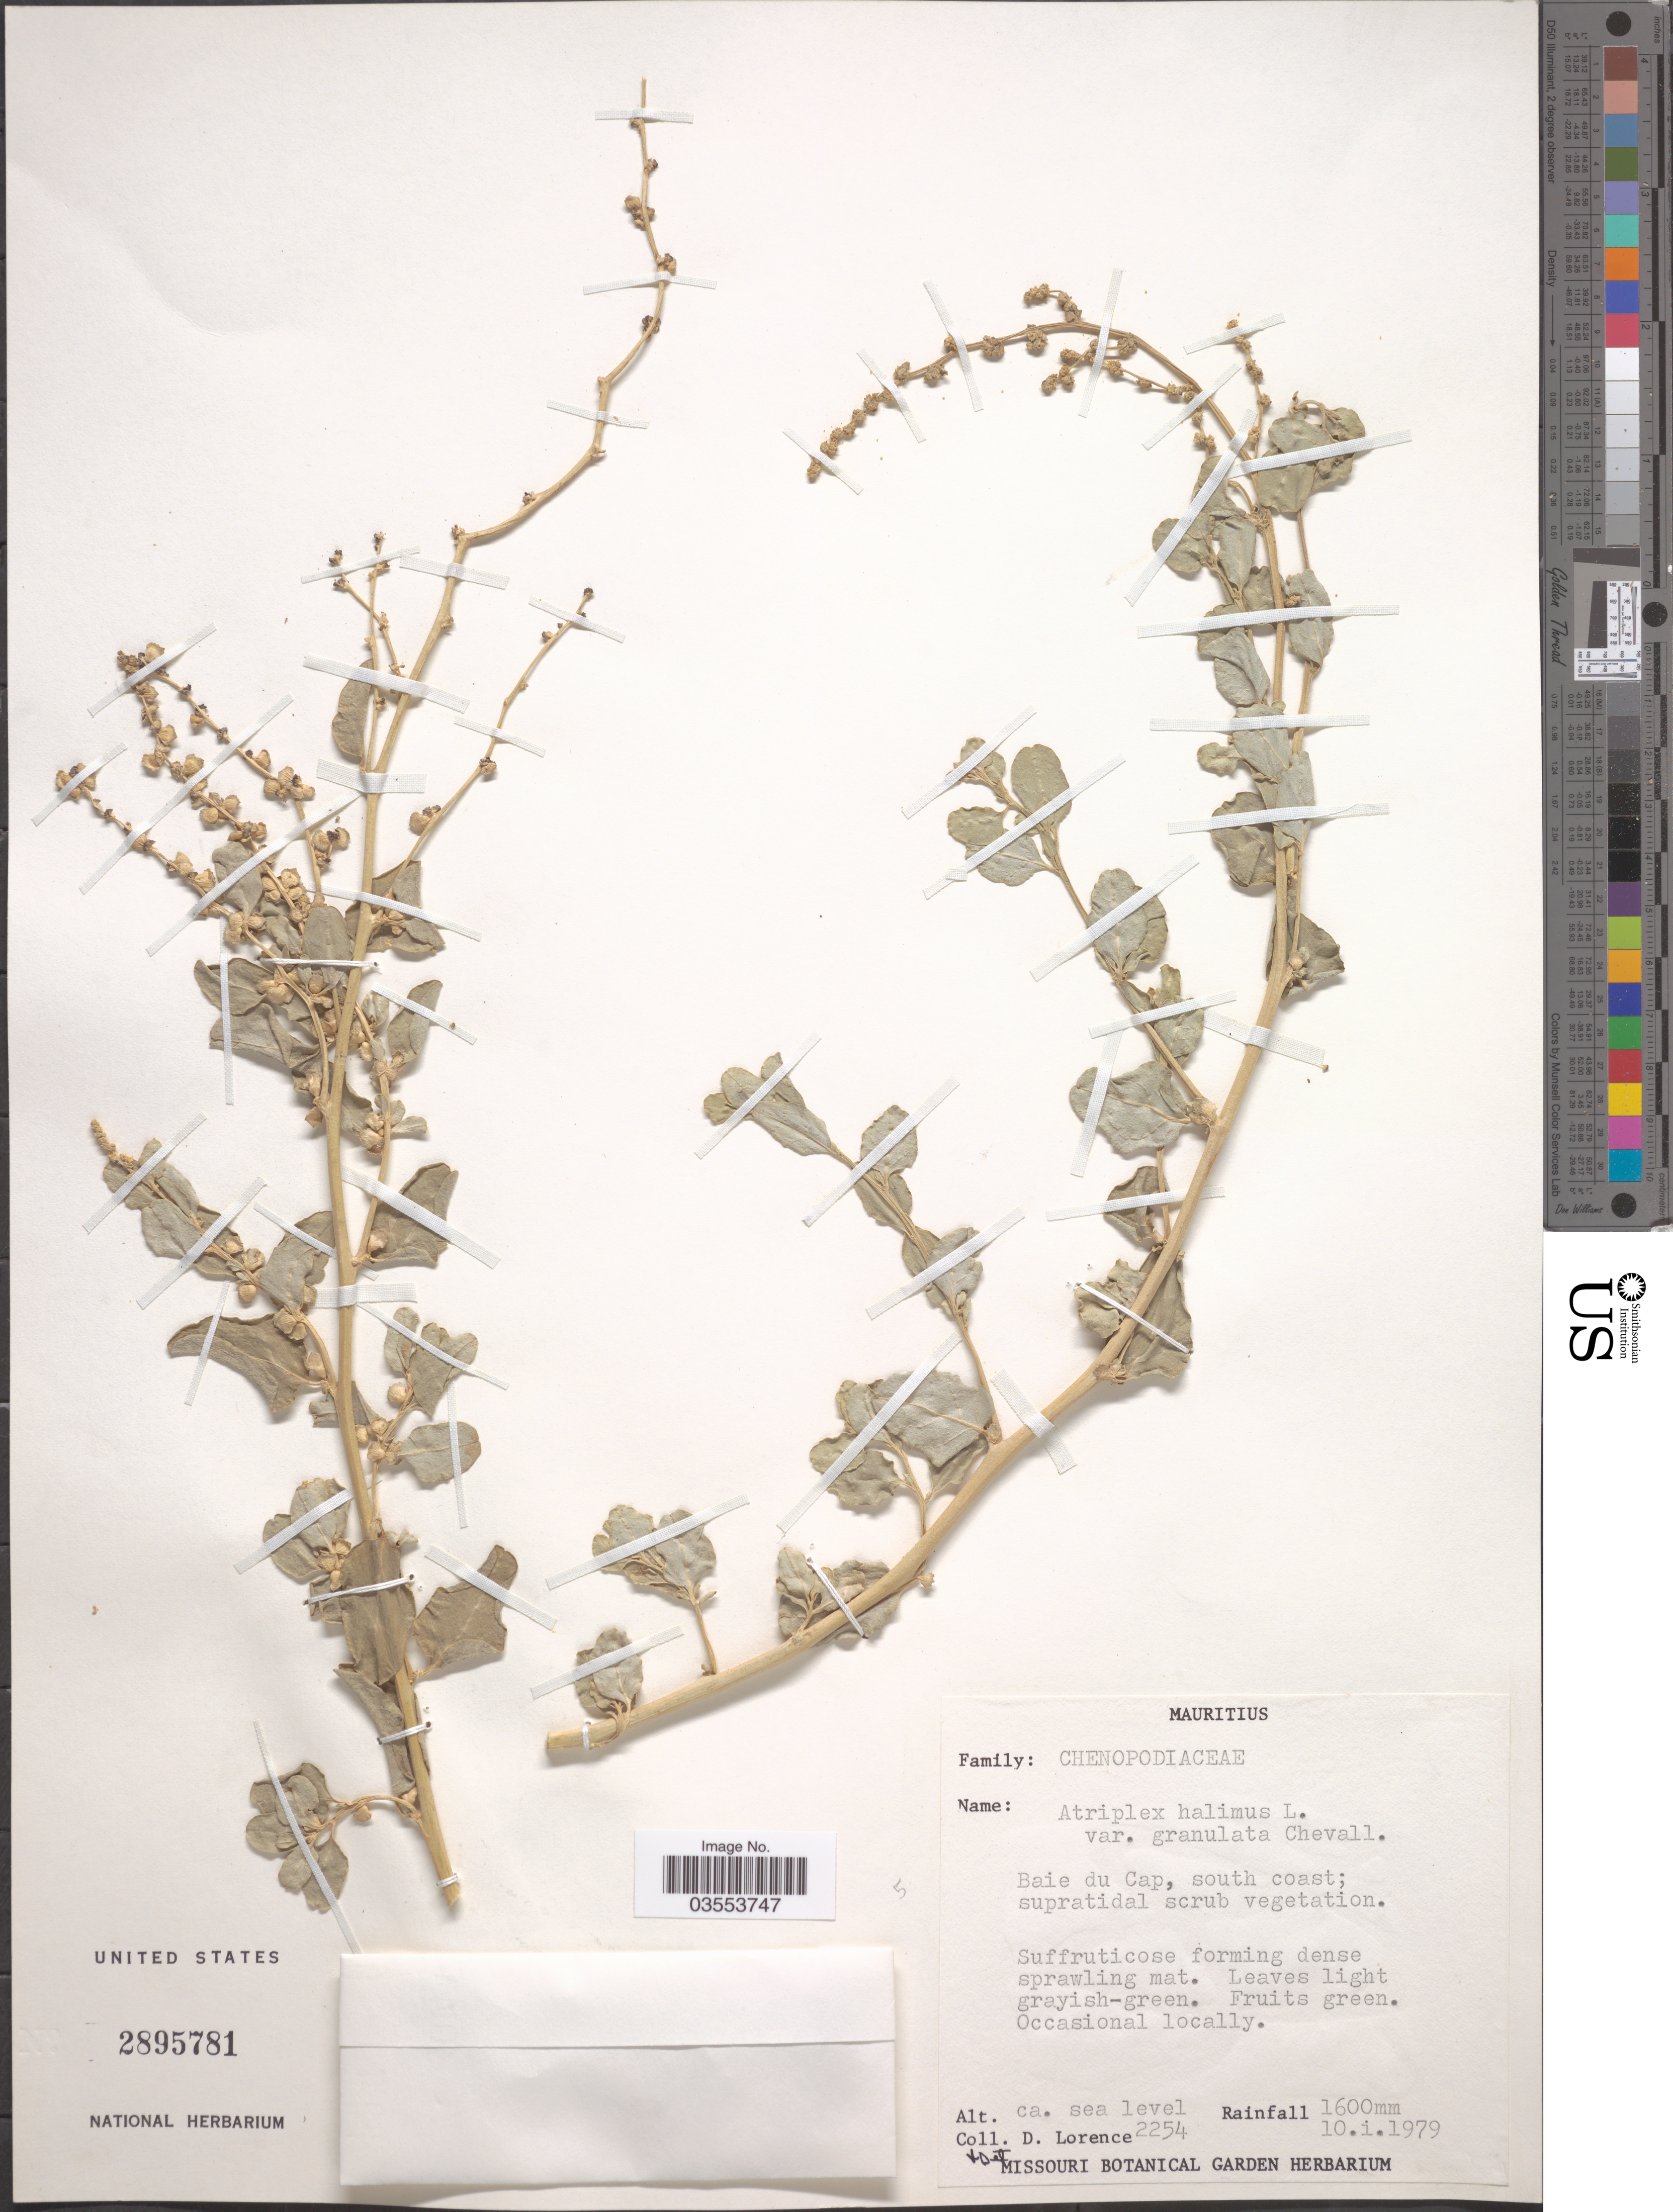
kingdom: Plantae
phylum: Tracheophyta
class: Magnoliopsida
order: Caryophyllales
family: Amaranthaceae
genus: Atriplex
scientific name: Atriplex halimus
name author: L.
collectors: D. Lorence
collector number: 2254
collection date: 1979-01-10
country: Mauritius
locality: Baie du Cap, south coast.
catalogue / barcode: US 2895781